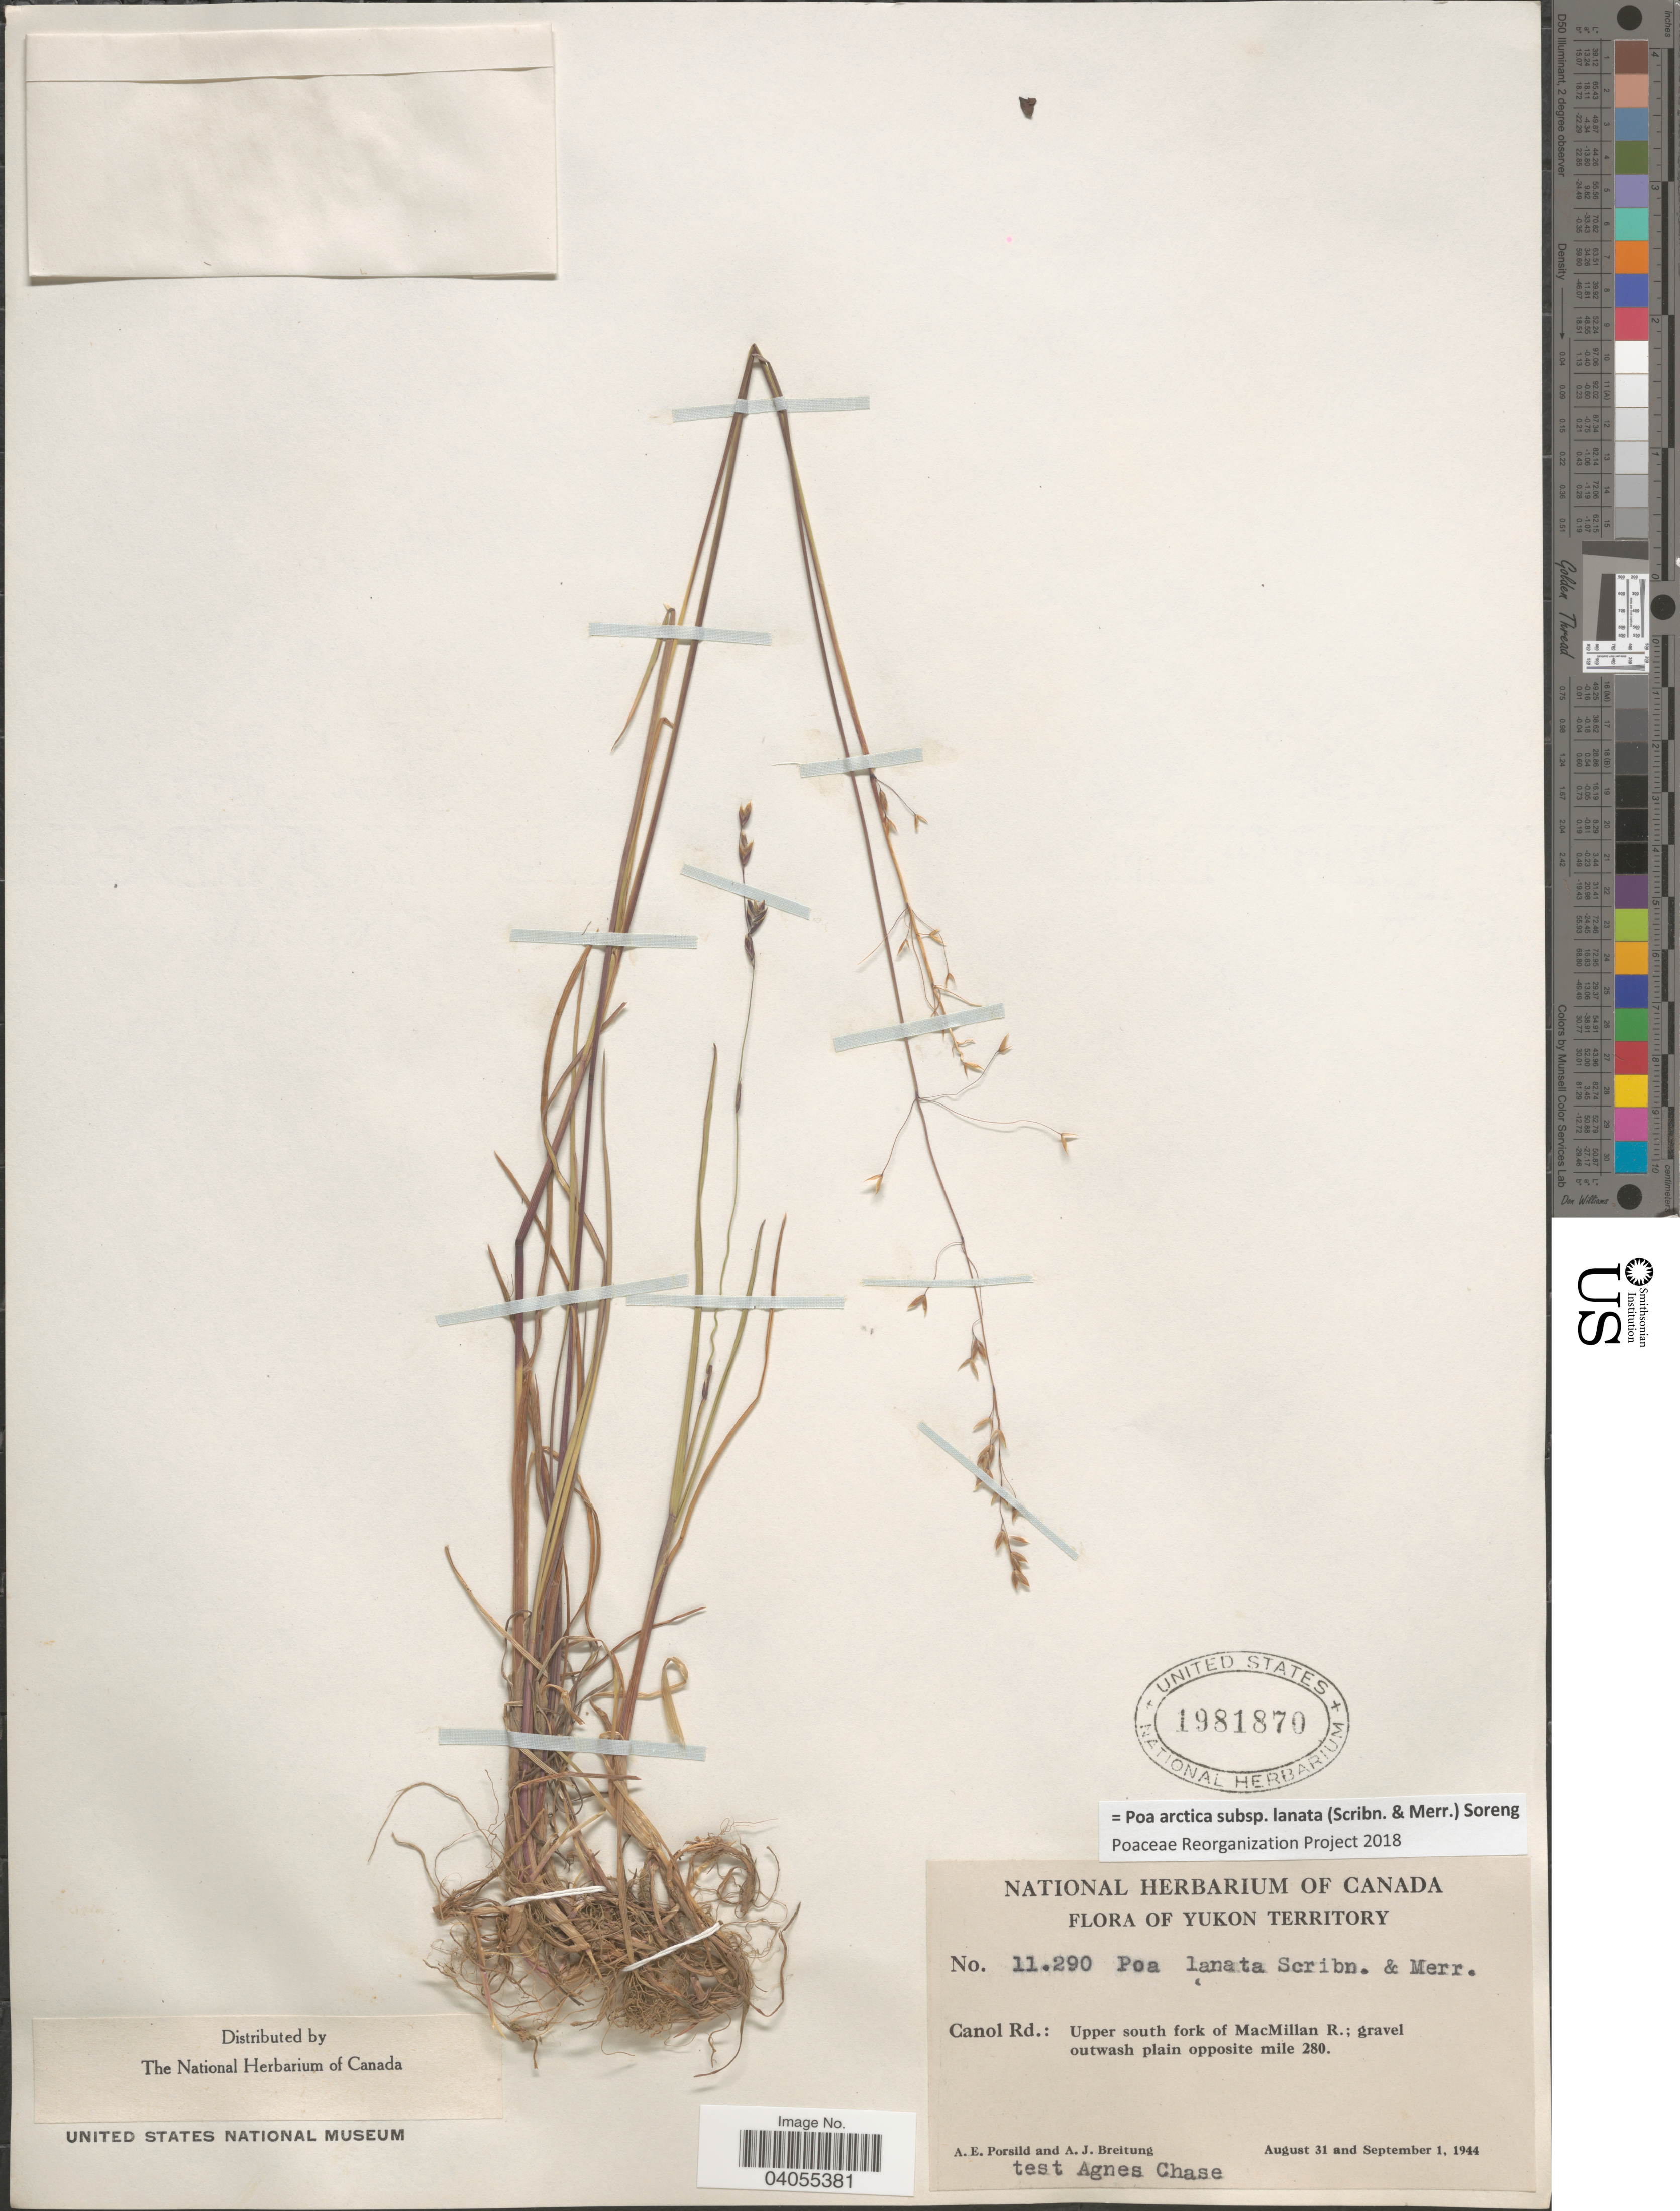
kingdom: Plantae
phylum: Tracheophyta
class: Liliopsida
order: Poales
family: Poaceae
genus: Poa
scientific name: Poa arctica subsp. lanata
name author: (Scribn. & Merr.) Soreng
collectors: A. E. Porsild & A. Breitung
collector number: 11290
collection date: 1944-08-31/1944-09-01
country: Canada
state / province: Yukon Territory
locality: Canol Rd.: Upper south fork of MacMillan R.; gravel outwash plain opposite mile 280.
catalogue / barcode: US 1981870